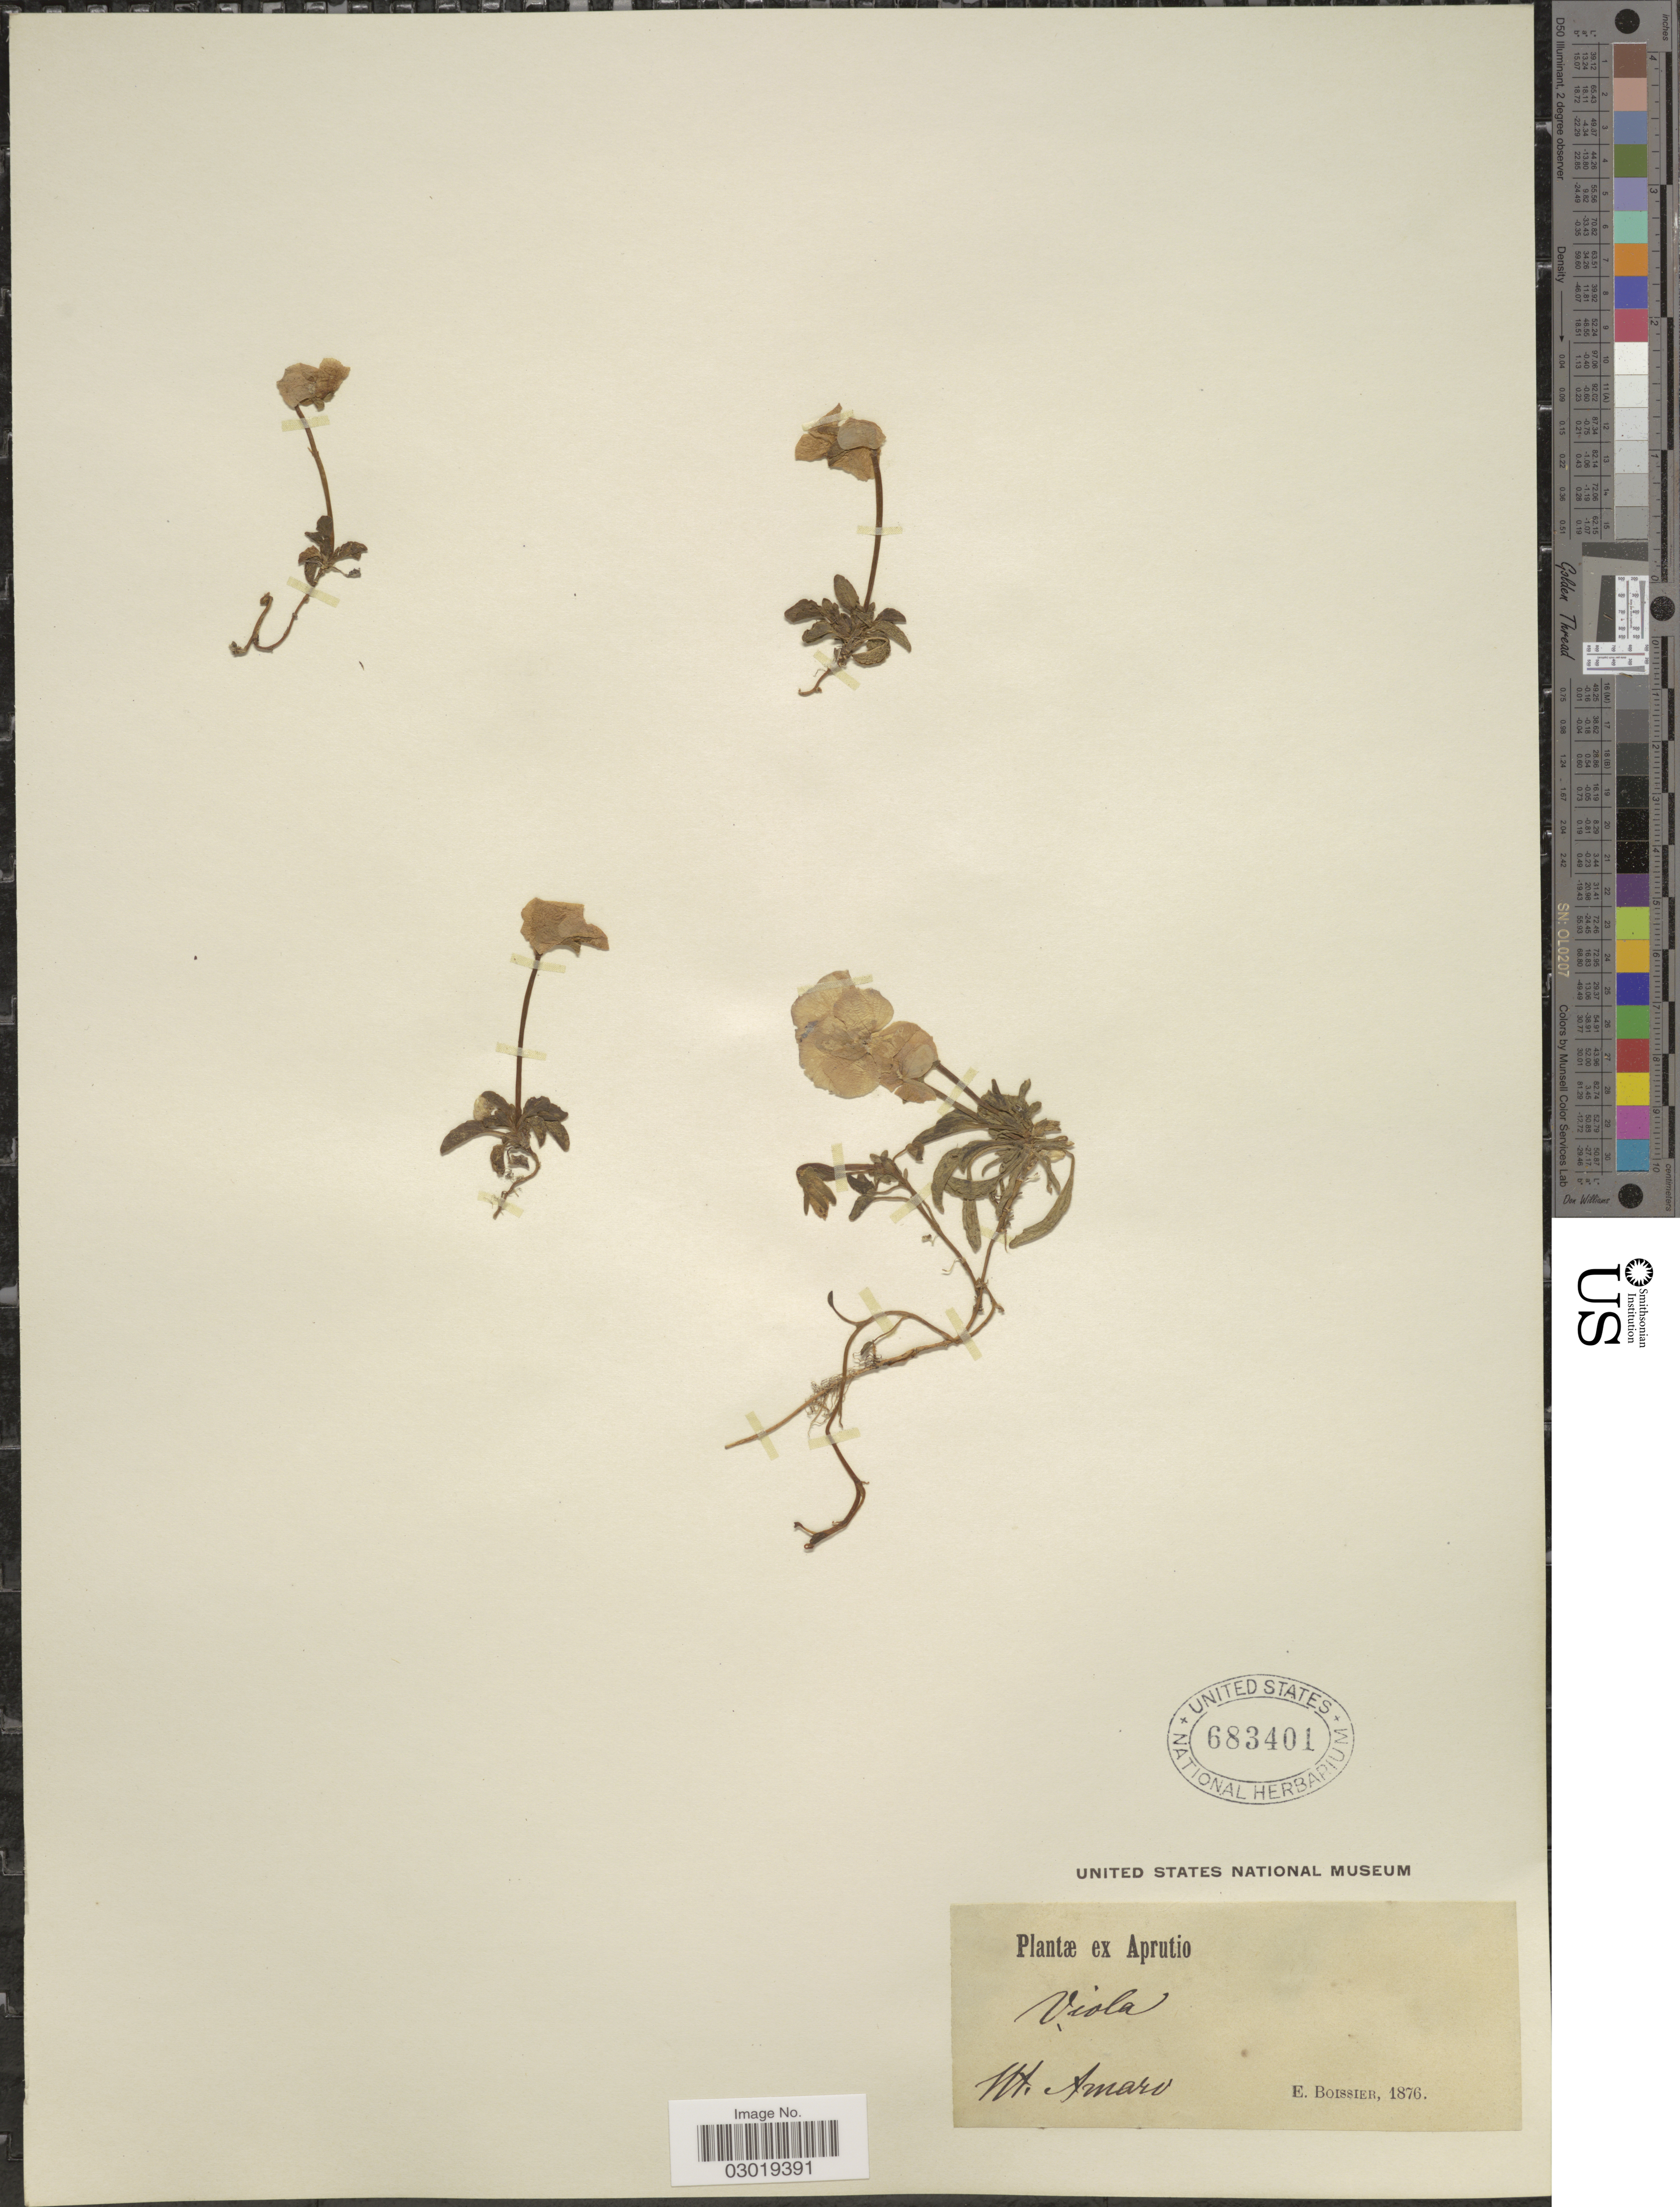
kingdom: Plantae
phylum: Tracheophyta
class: Magnoliopsida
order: Malpighiales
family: Violaceae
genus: Viola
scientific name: Viola sp.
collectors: P. Boissier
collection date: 1876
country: Italy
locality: Aprutio, Mt. Amaro.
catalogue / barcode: US 683401